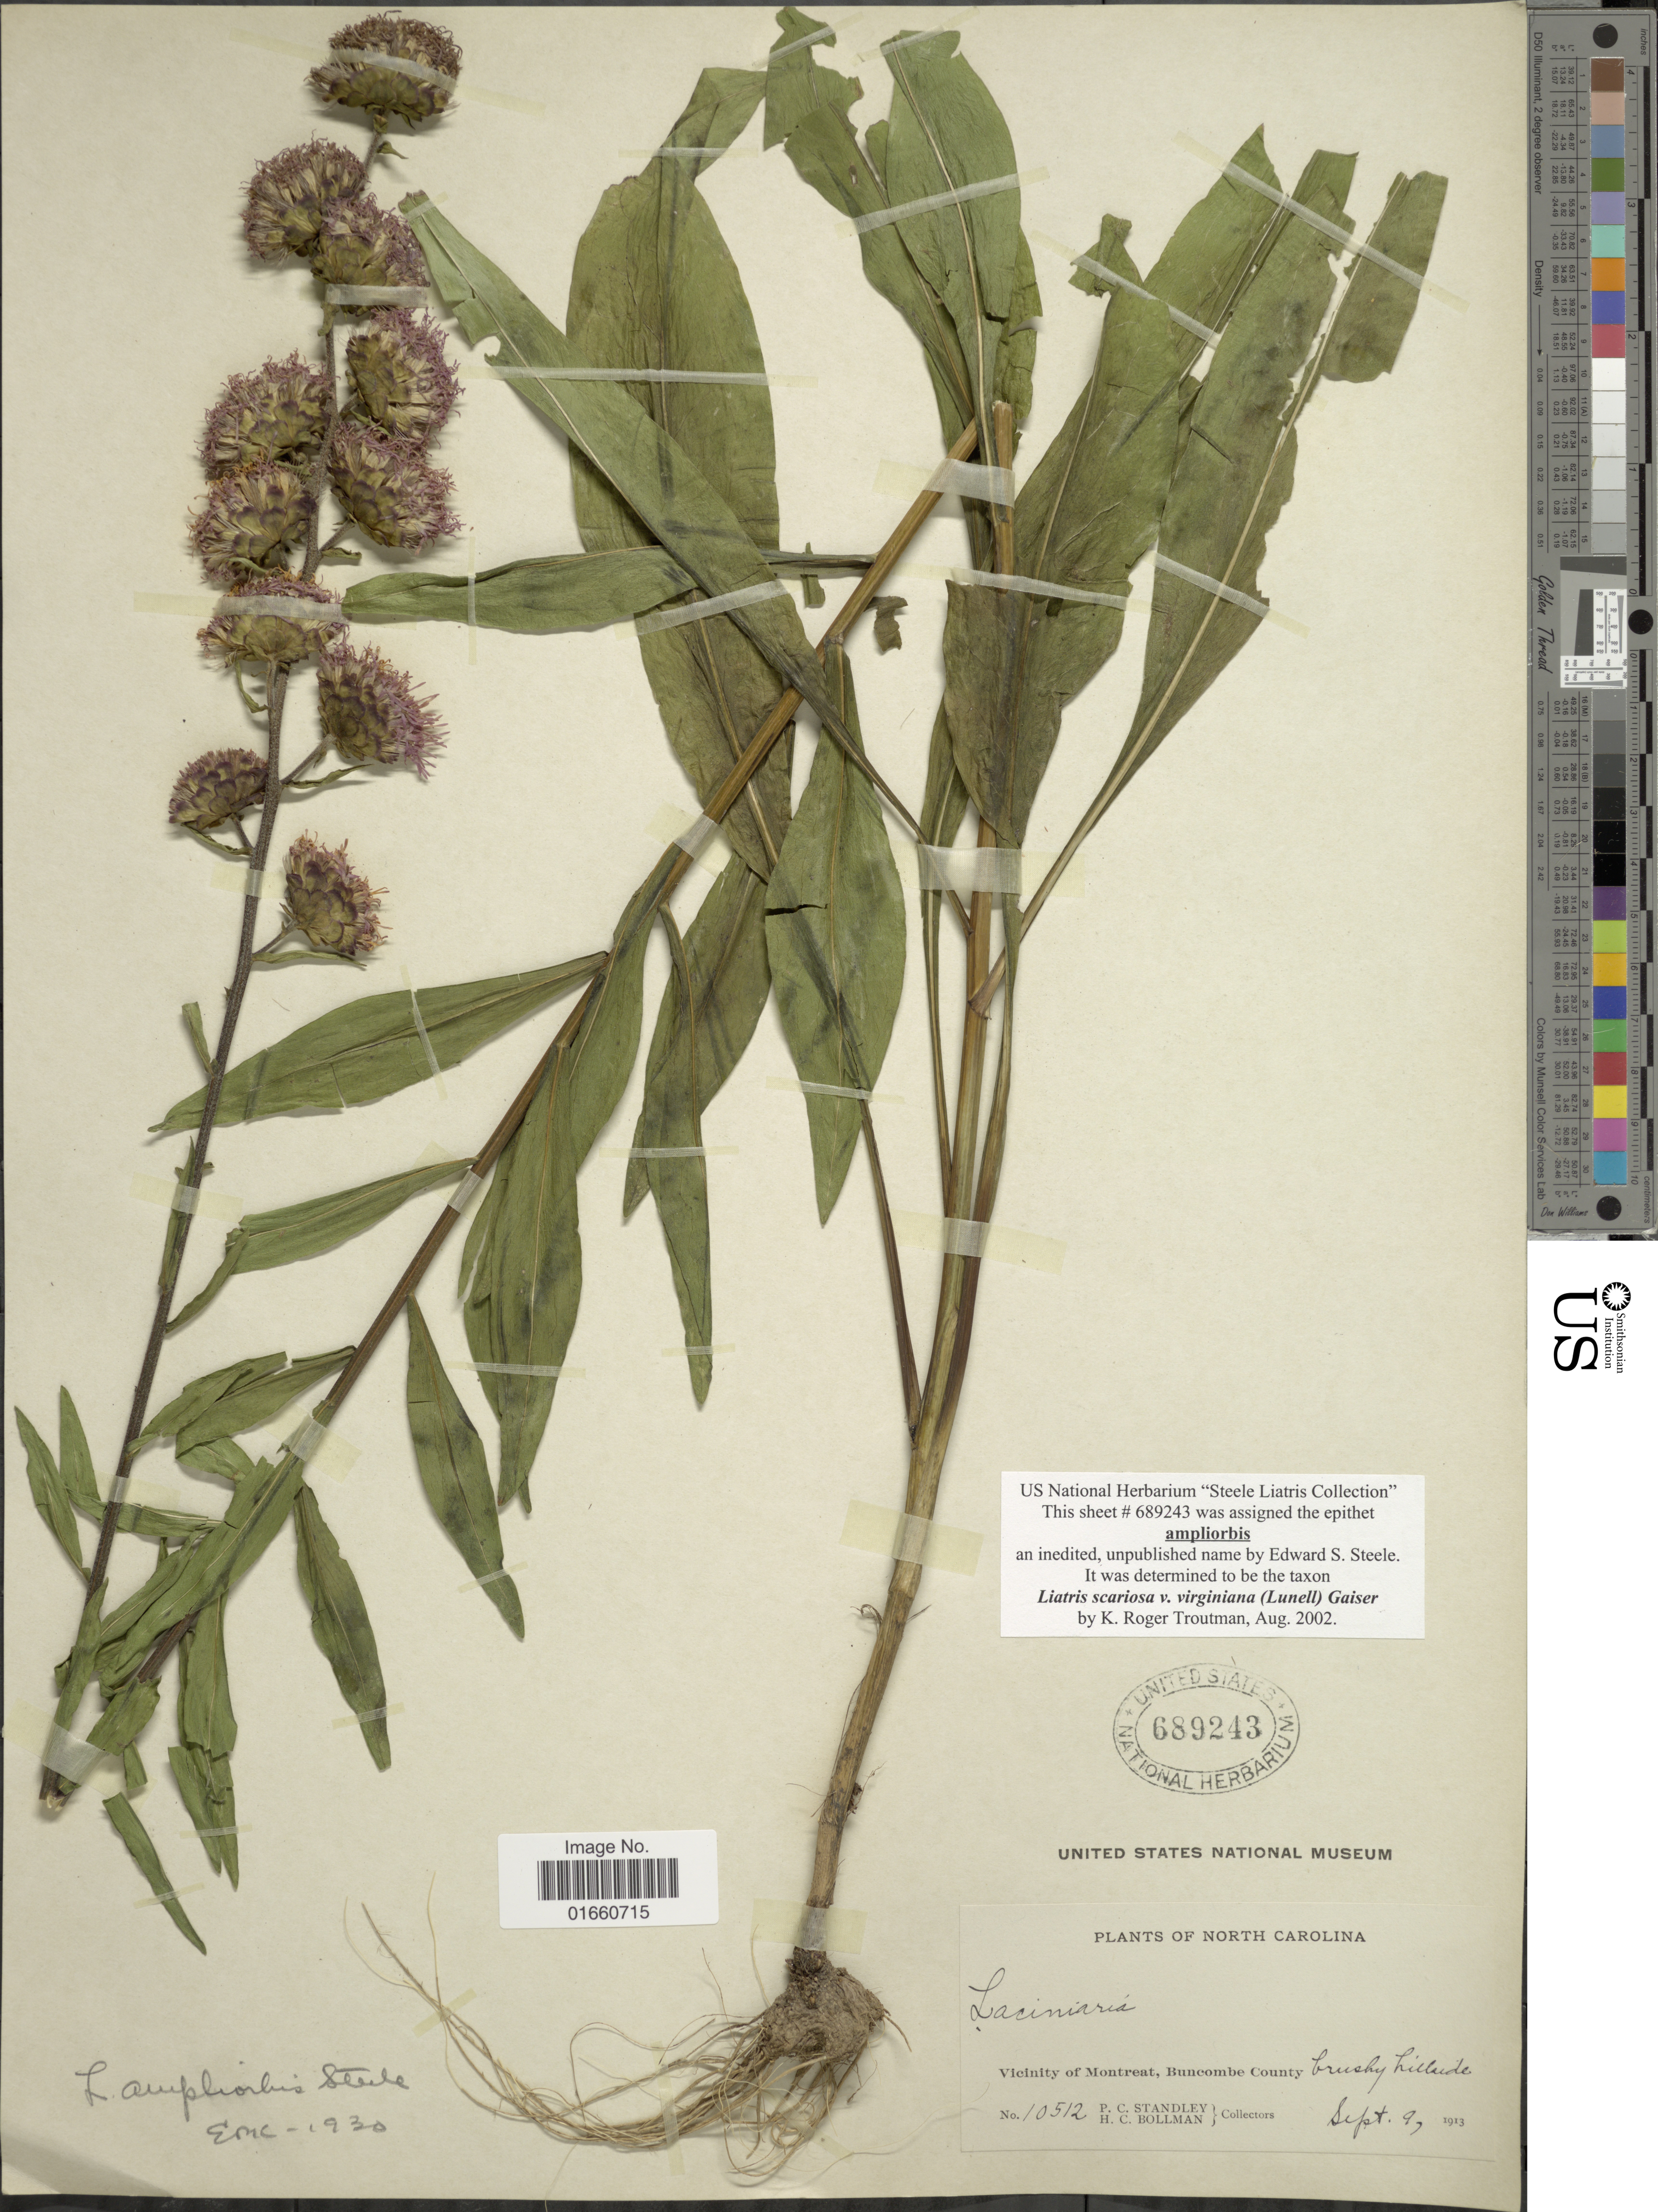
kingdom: Plantae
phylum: Tracheophyta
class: Magnoliopsida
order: Asterales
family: Asteraceae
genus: Liatris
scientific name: Liatris scariosa var. virginiana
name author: (Lunell) Gaiser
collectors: P. C. Standley & H. C. Bollman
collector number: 10512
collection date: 1913-09-09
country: United States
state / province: North Carolina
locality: Vicinity of Montreat, Buncombe County, brushy hillside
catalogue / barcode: US 689243